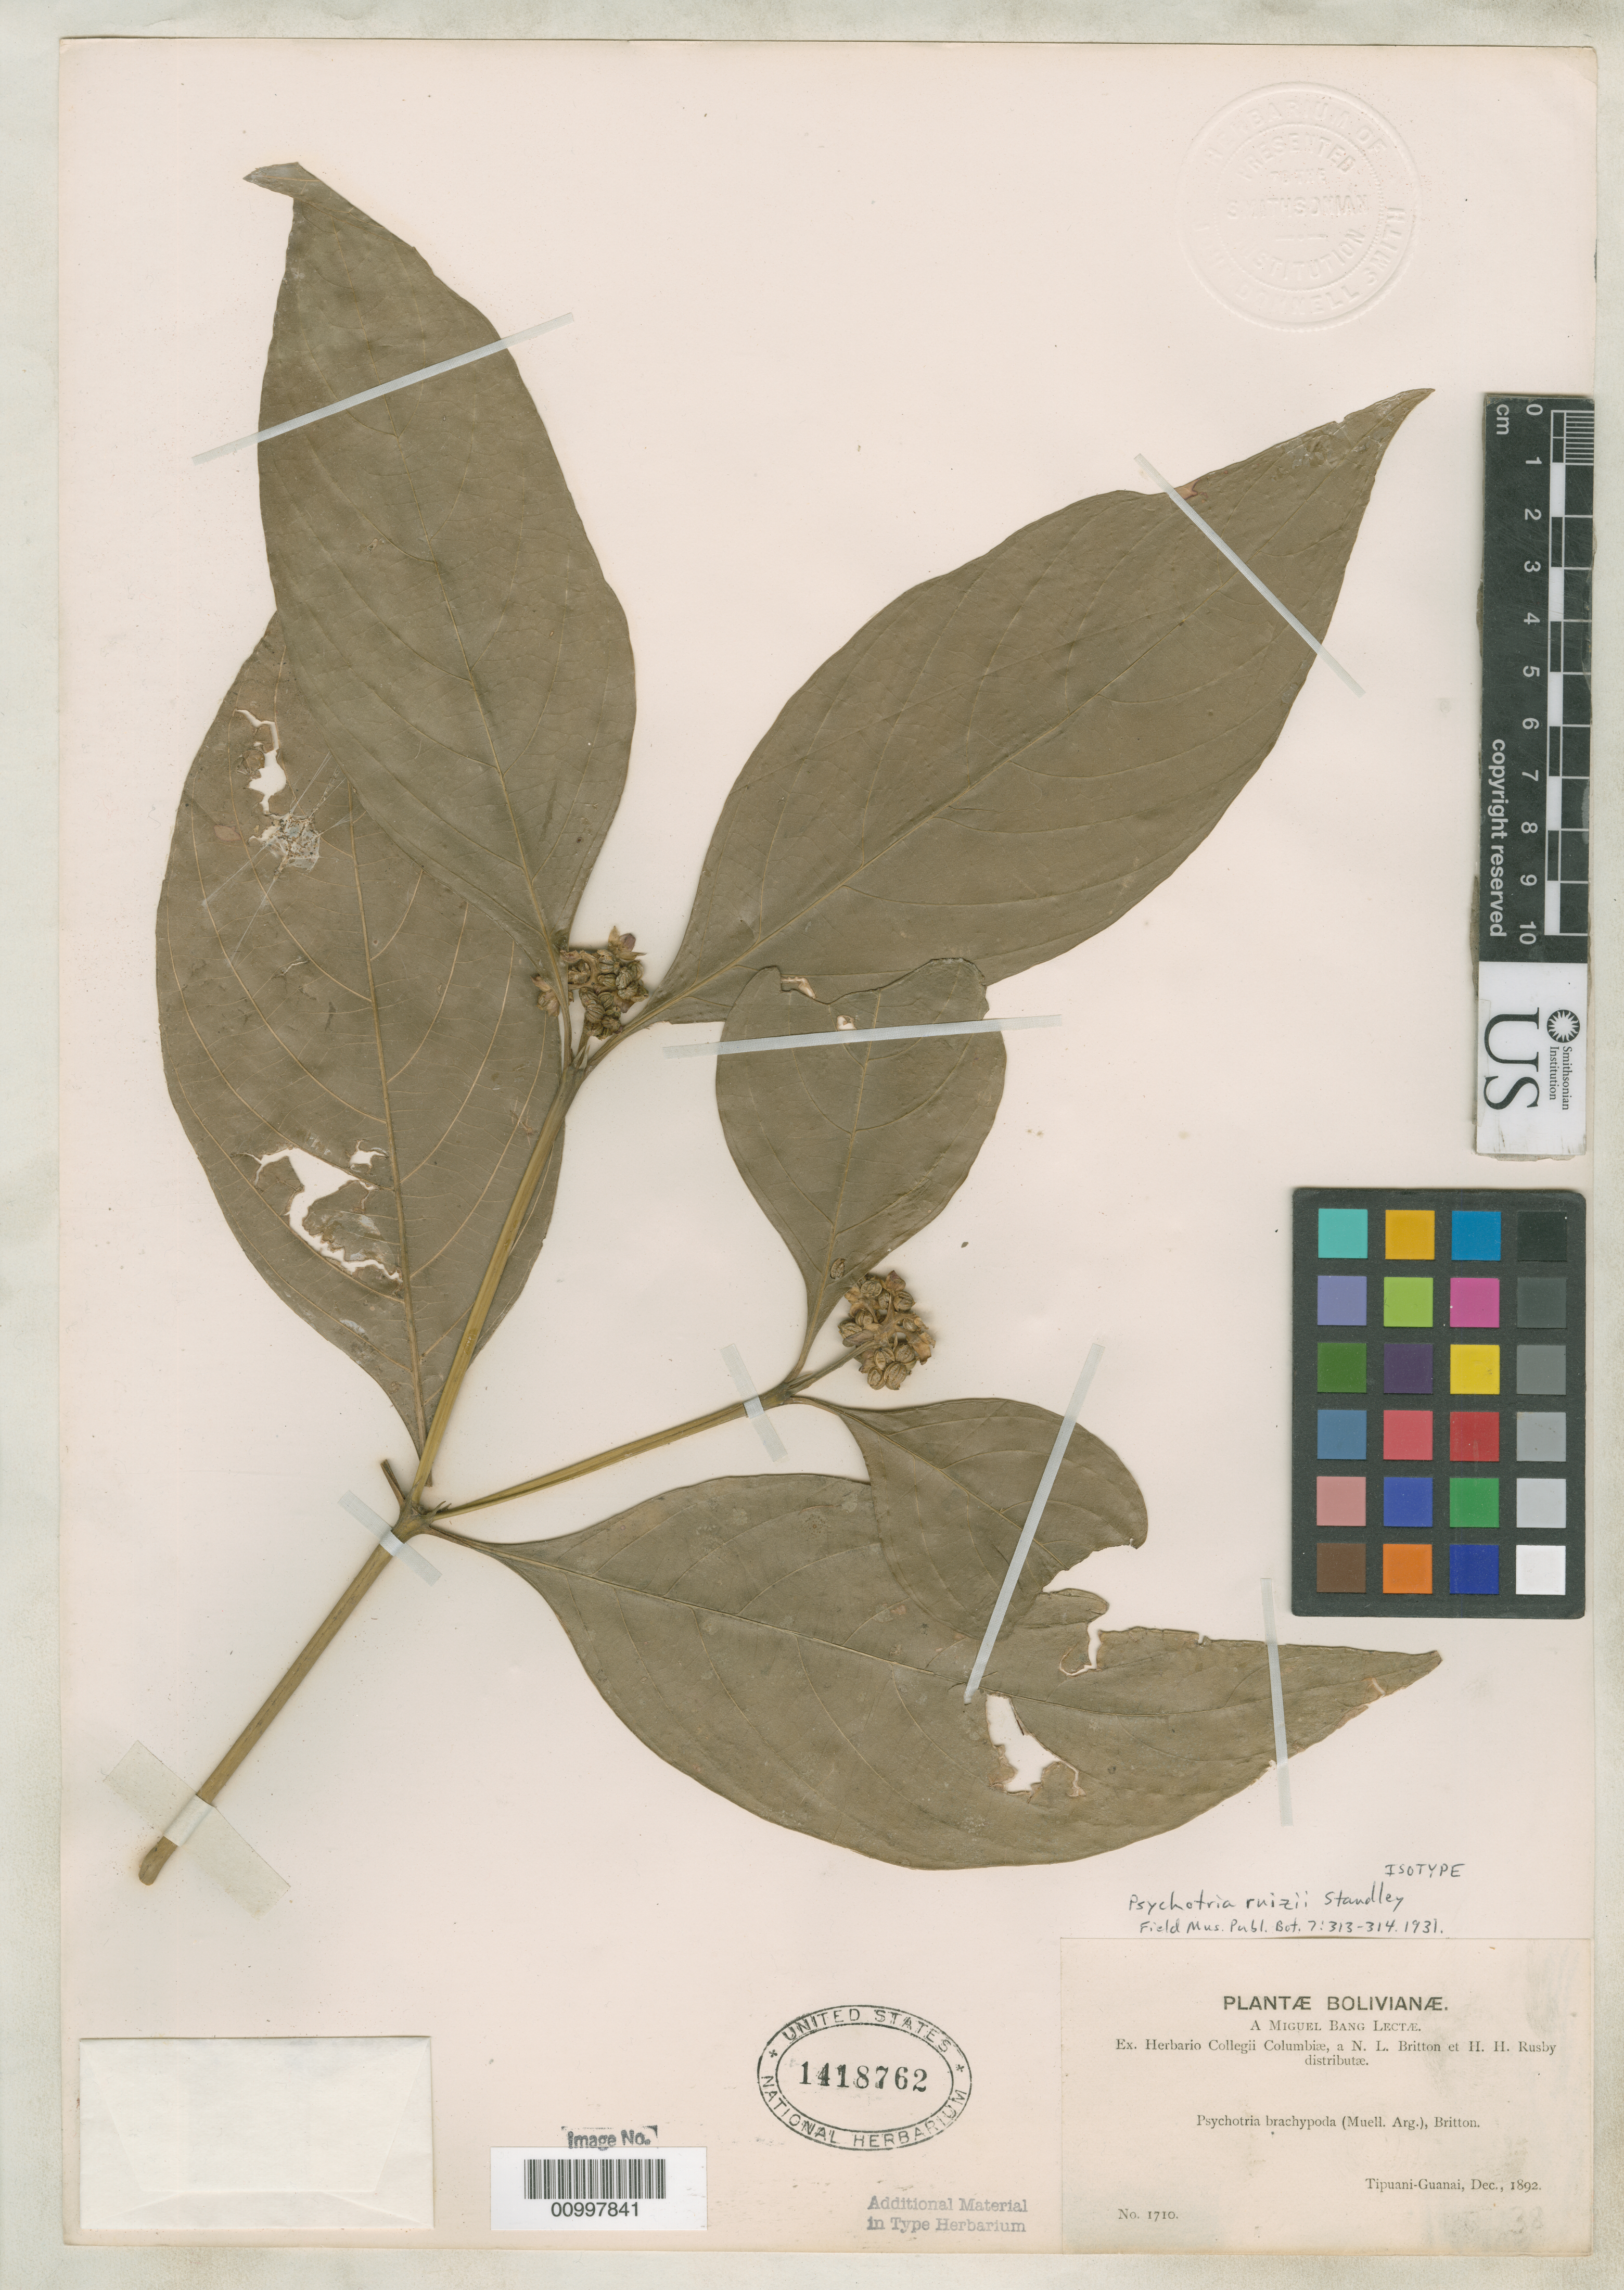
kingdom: Plantae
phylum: Tracheophyta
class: Magnoliopsida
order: Gentianales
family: Rubiaceae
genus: Psychotria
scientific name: Psychotria ruizii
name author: Standl.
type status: Isotype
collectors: M. Bang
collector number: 1710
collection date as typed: Dec 1892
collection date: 1892-12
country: Bolivia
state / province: La Paz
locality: Tipuani-Guanai.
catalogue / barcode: US 1418762